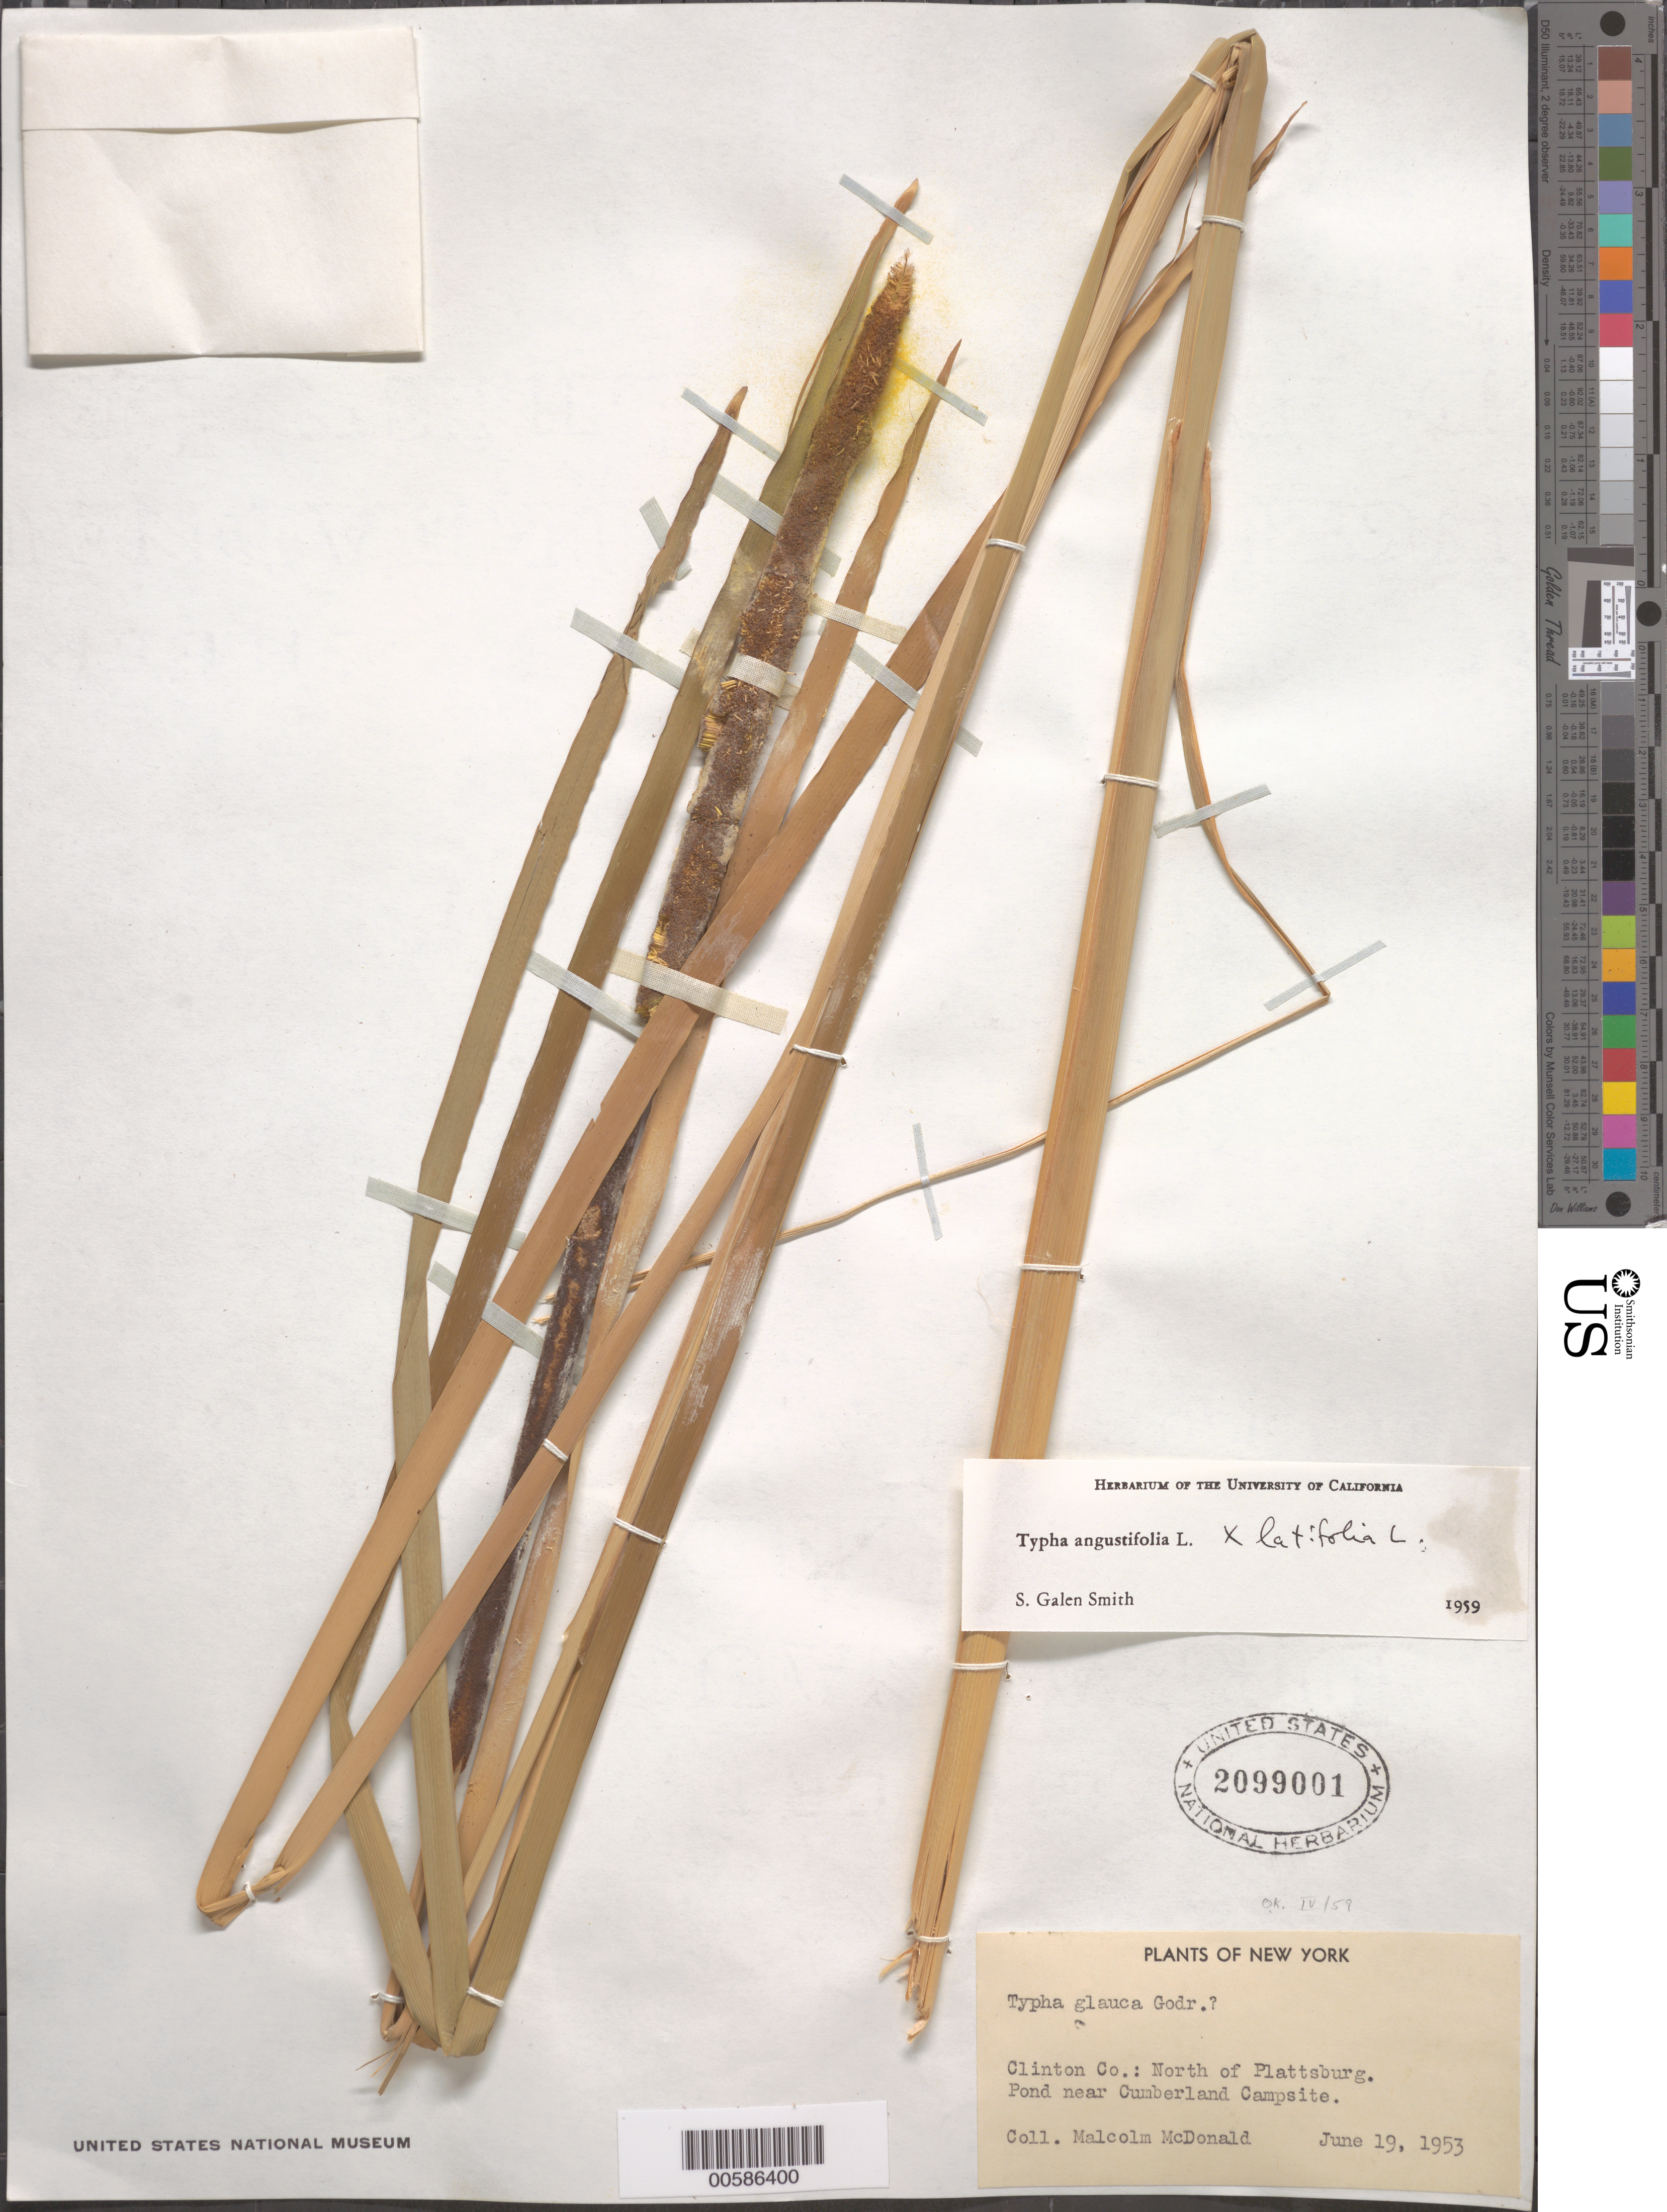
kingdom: Plantae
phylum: Tracheophyta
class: Liliopsida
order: Poales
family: Typhaceae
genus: Typha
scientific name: Typha angustifolia x T. latifolia L.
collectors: M. McDonald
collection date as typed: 19 Jun 1953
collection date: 1953-06-19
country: United States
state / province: New York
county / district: Clinton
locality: N of Plattsburg, near Cumberland Campsite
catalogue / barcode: US 2099001